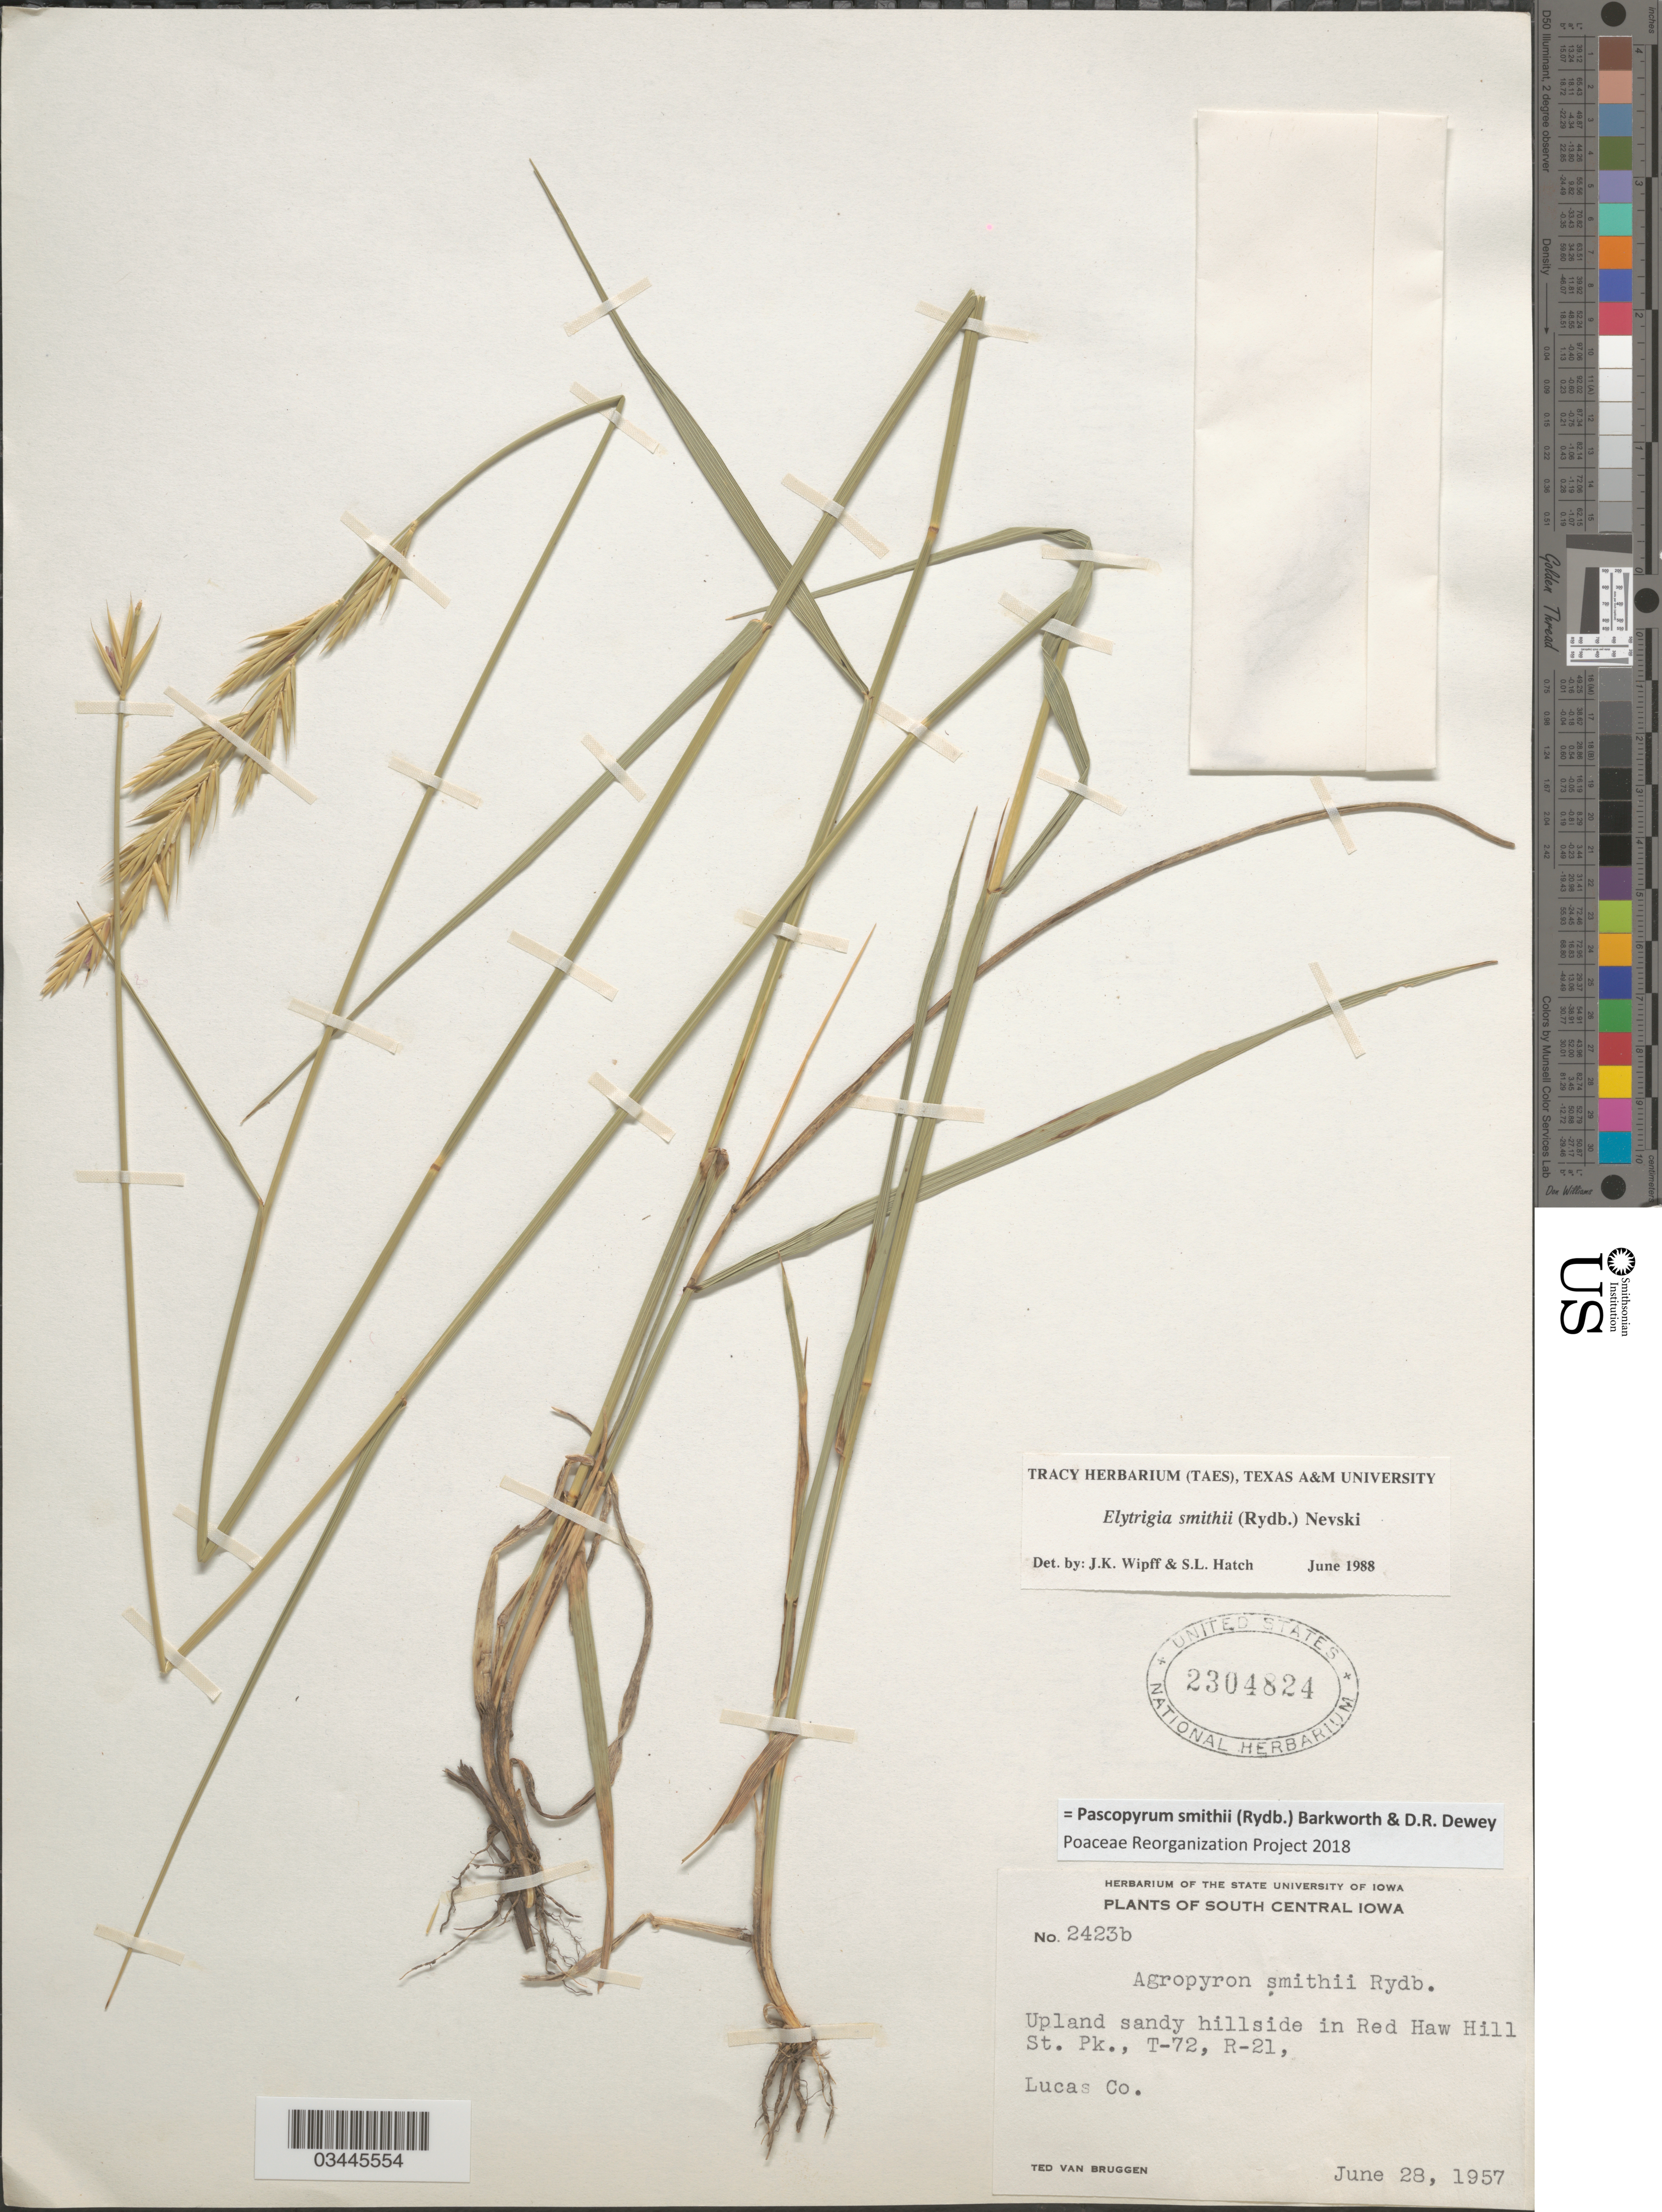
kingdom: Plantae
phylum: Tracheophyta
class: Liliopsida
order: Poales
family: Poaceae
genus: Pascopyrum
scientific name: Pascopyrum smithii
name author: (Rydb.) Barkworth & Dewey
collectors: T. van Bruggen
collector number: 2423b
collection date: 1957-06-28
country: United States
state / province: Iowa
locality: South Central Iowa. Upland sandy hillside in Red Haw Hill St. Pk., T-7, R-21. Lucas Co.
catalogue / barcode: US 2304824